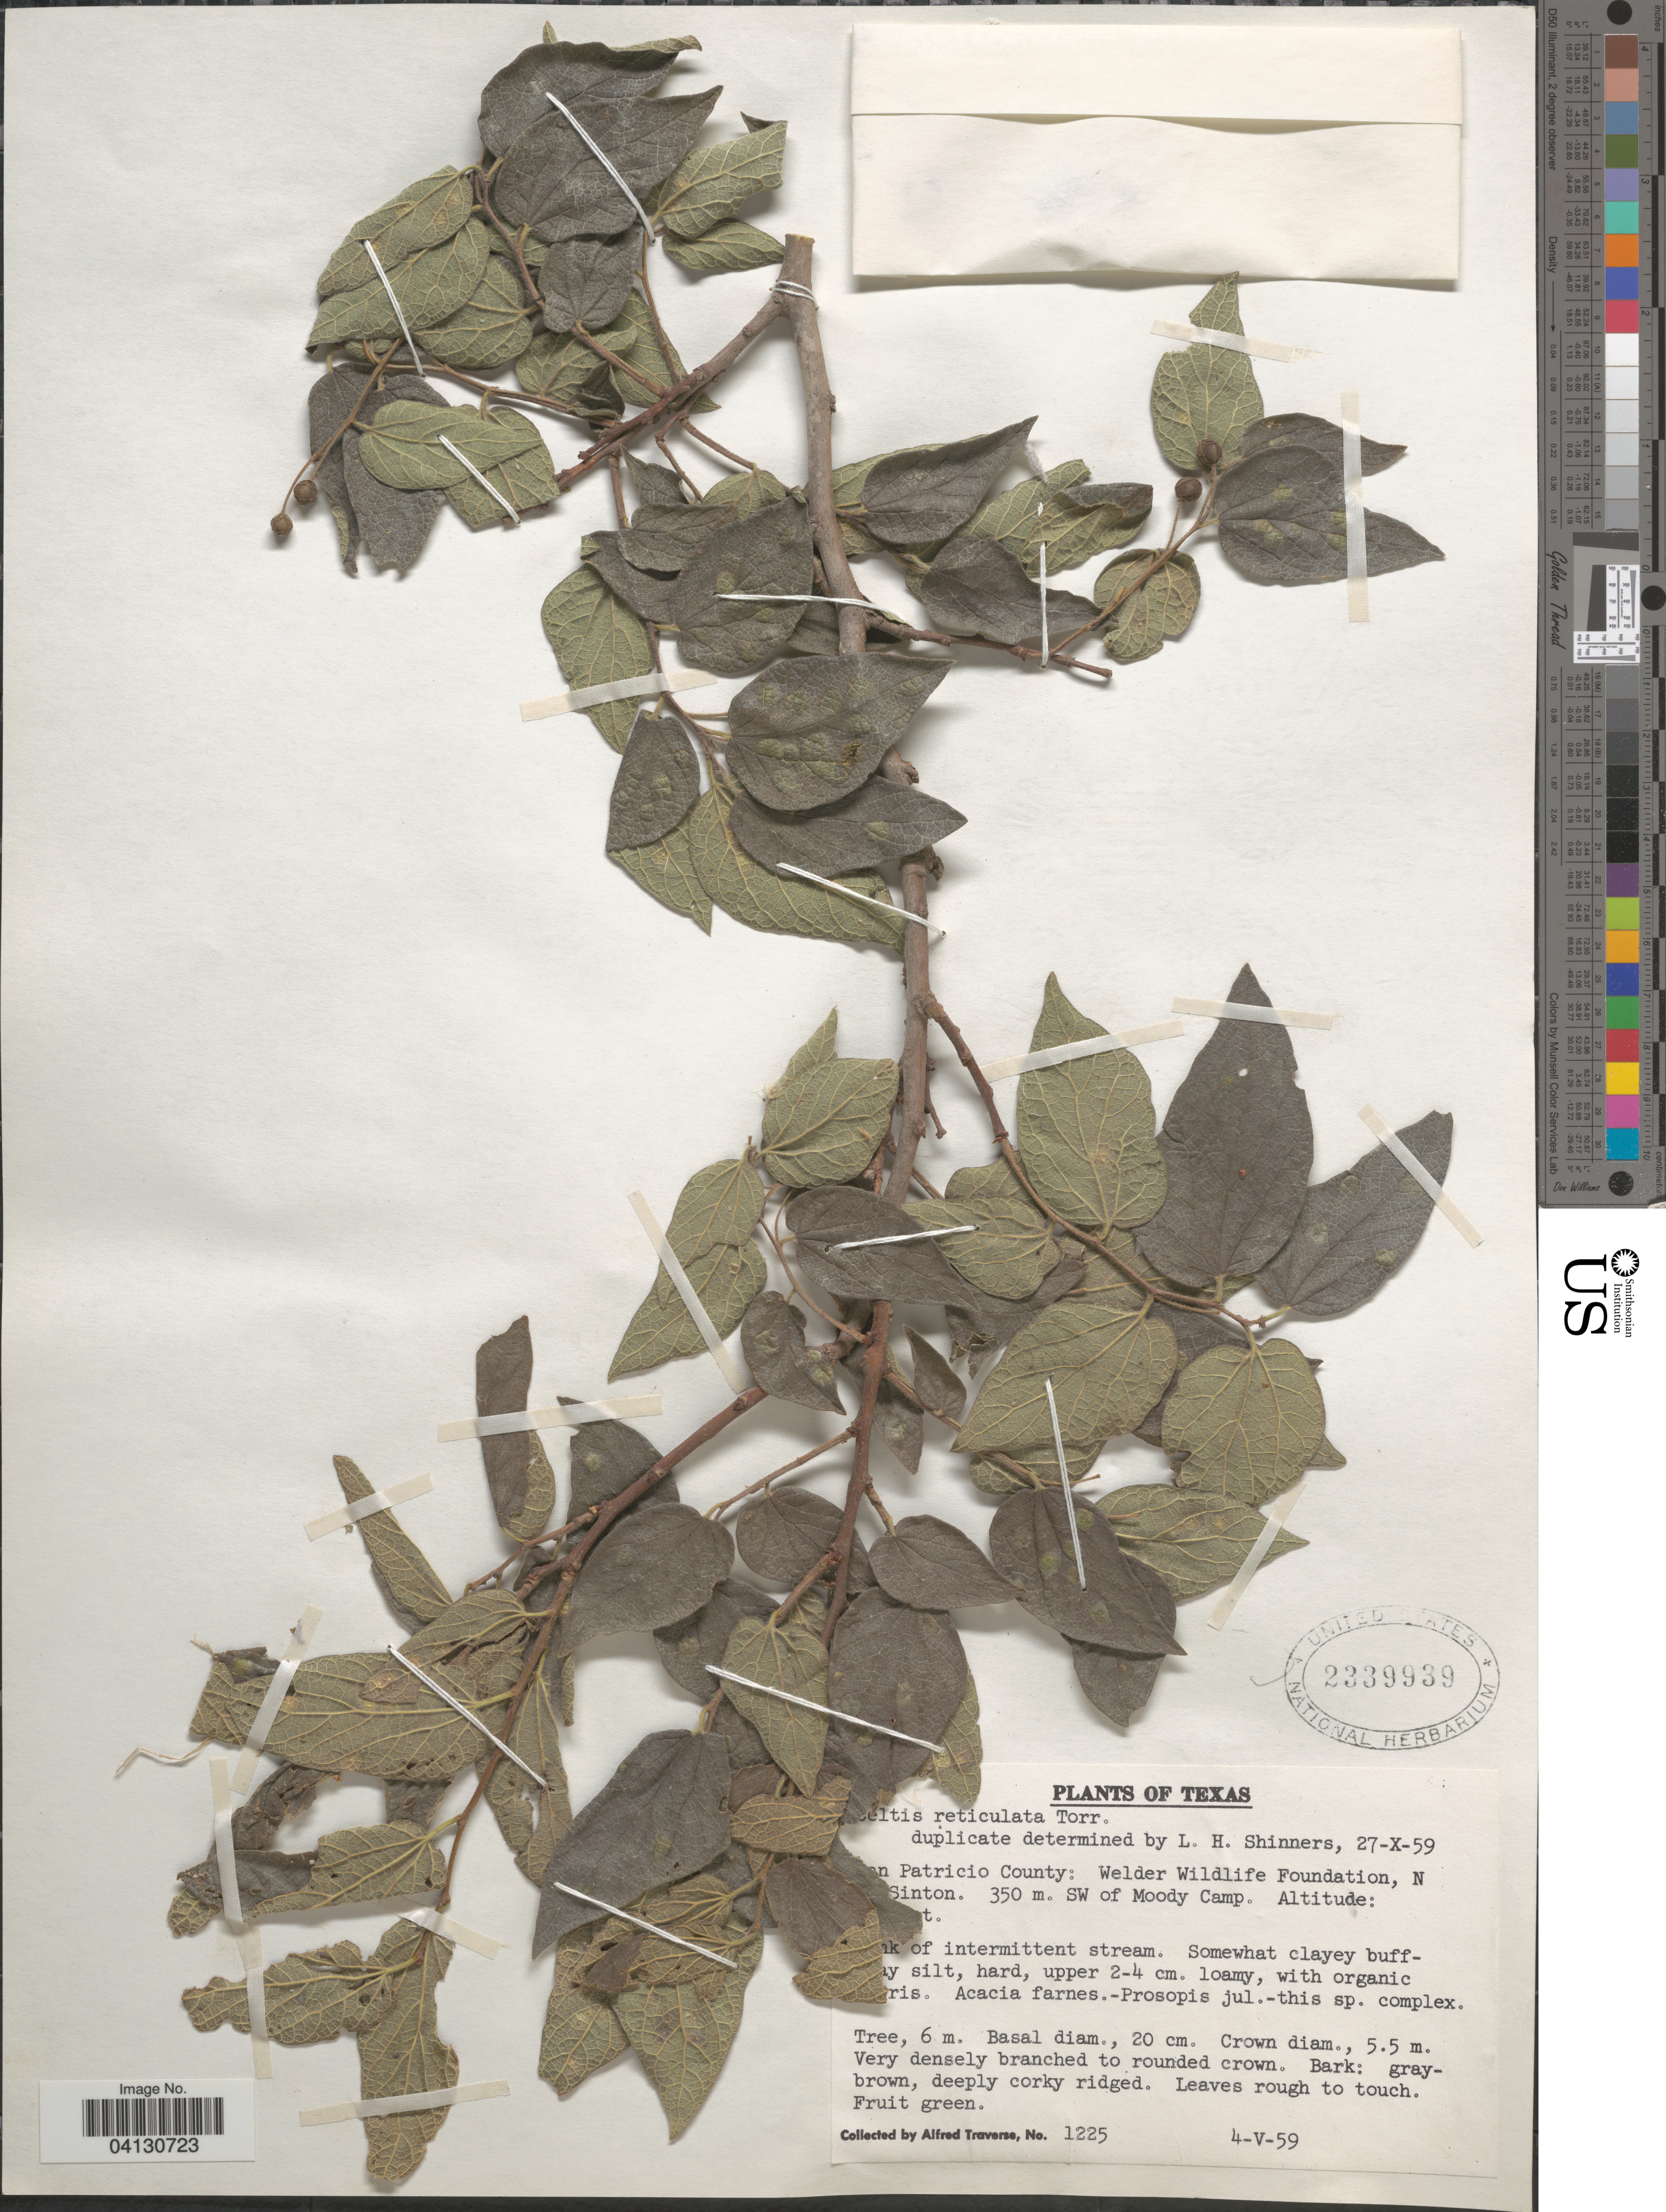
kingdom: Plantae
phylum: Tracheophyta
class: Magnoliopsida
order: Rosales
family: Cannabaceae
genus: Celtis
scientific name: Celtis reticulata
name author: Torr.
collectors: A. Traverse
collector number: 1225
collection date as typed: Transcribed d/m/y: 4/5/59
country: United States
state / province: Texas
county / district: San Patricio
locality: Welder Wildlife Foundation, N [illegible text] Sinton. SW of Moody Camp.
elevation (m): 350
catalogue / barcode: US 2339939